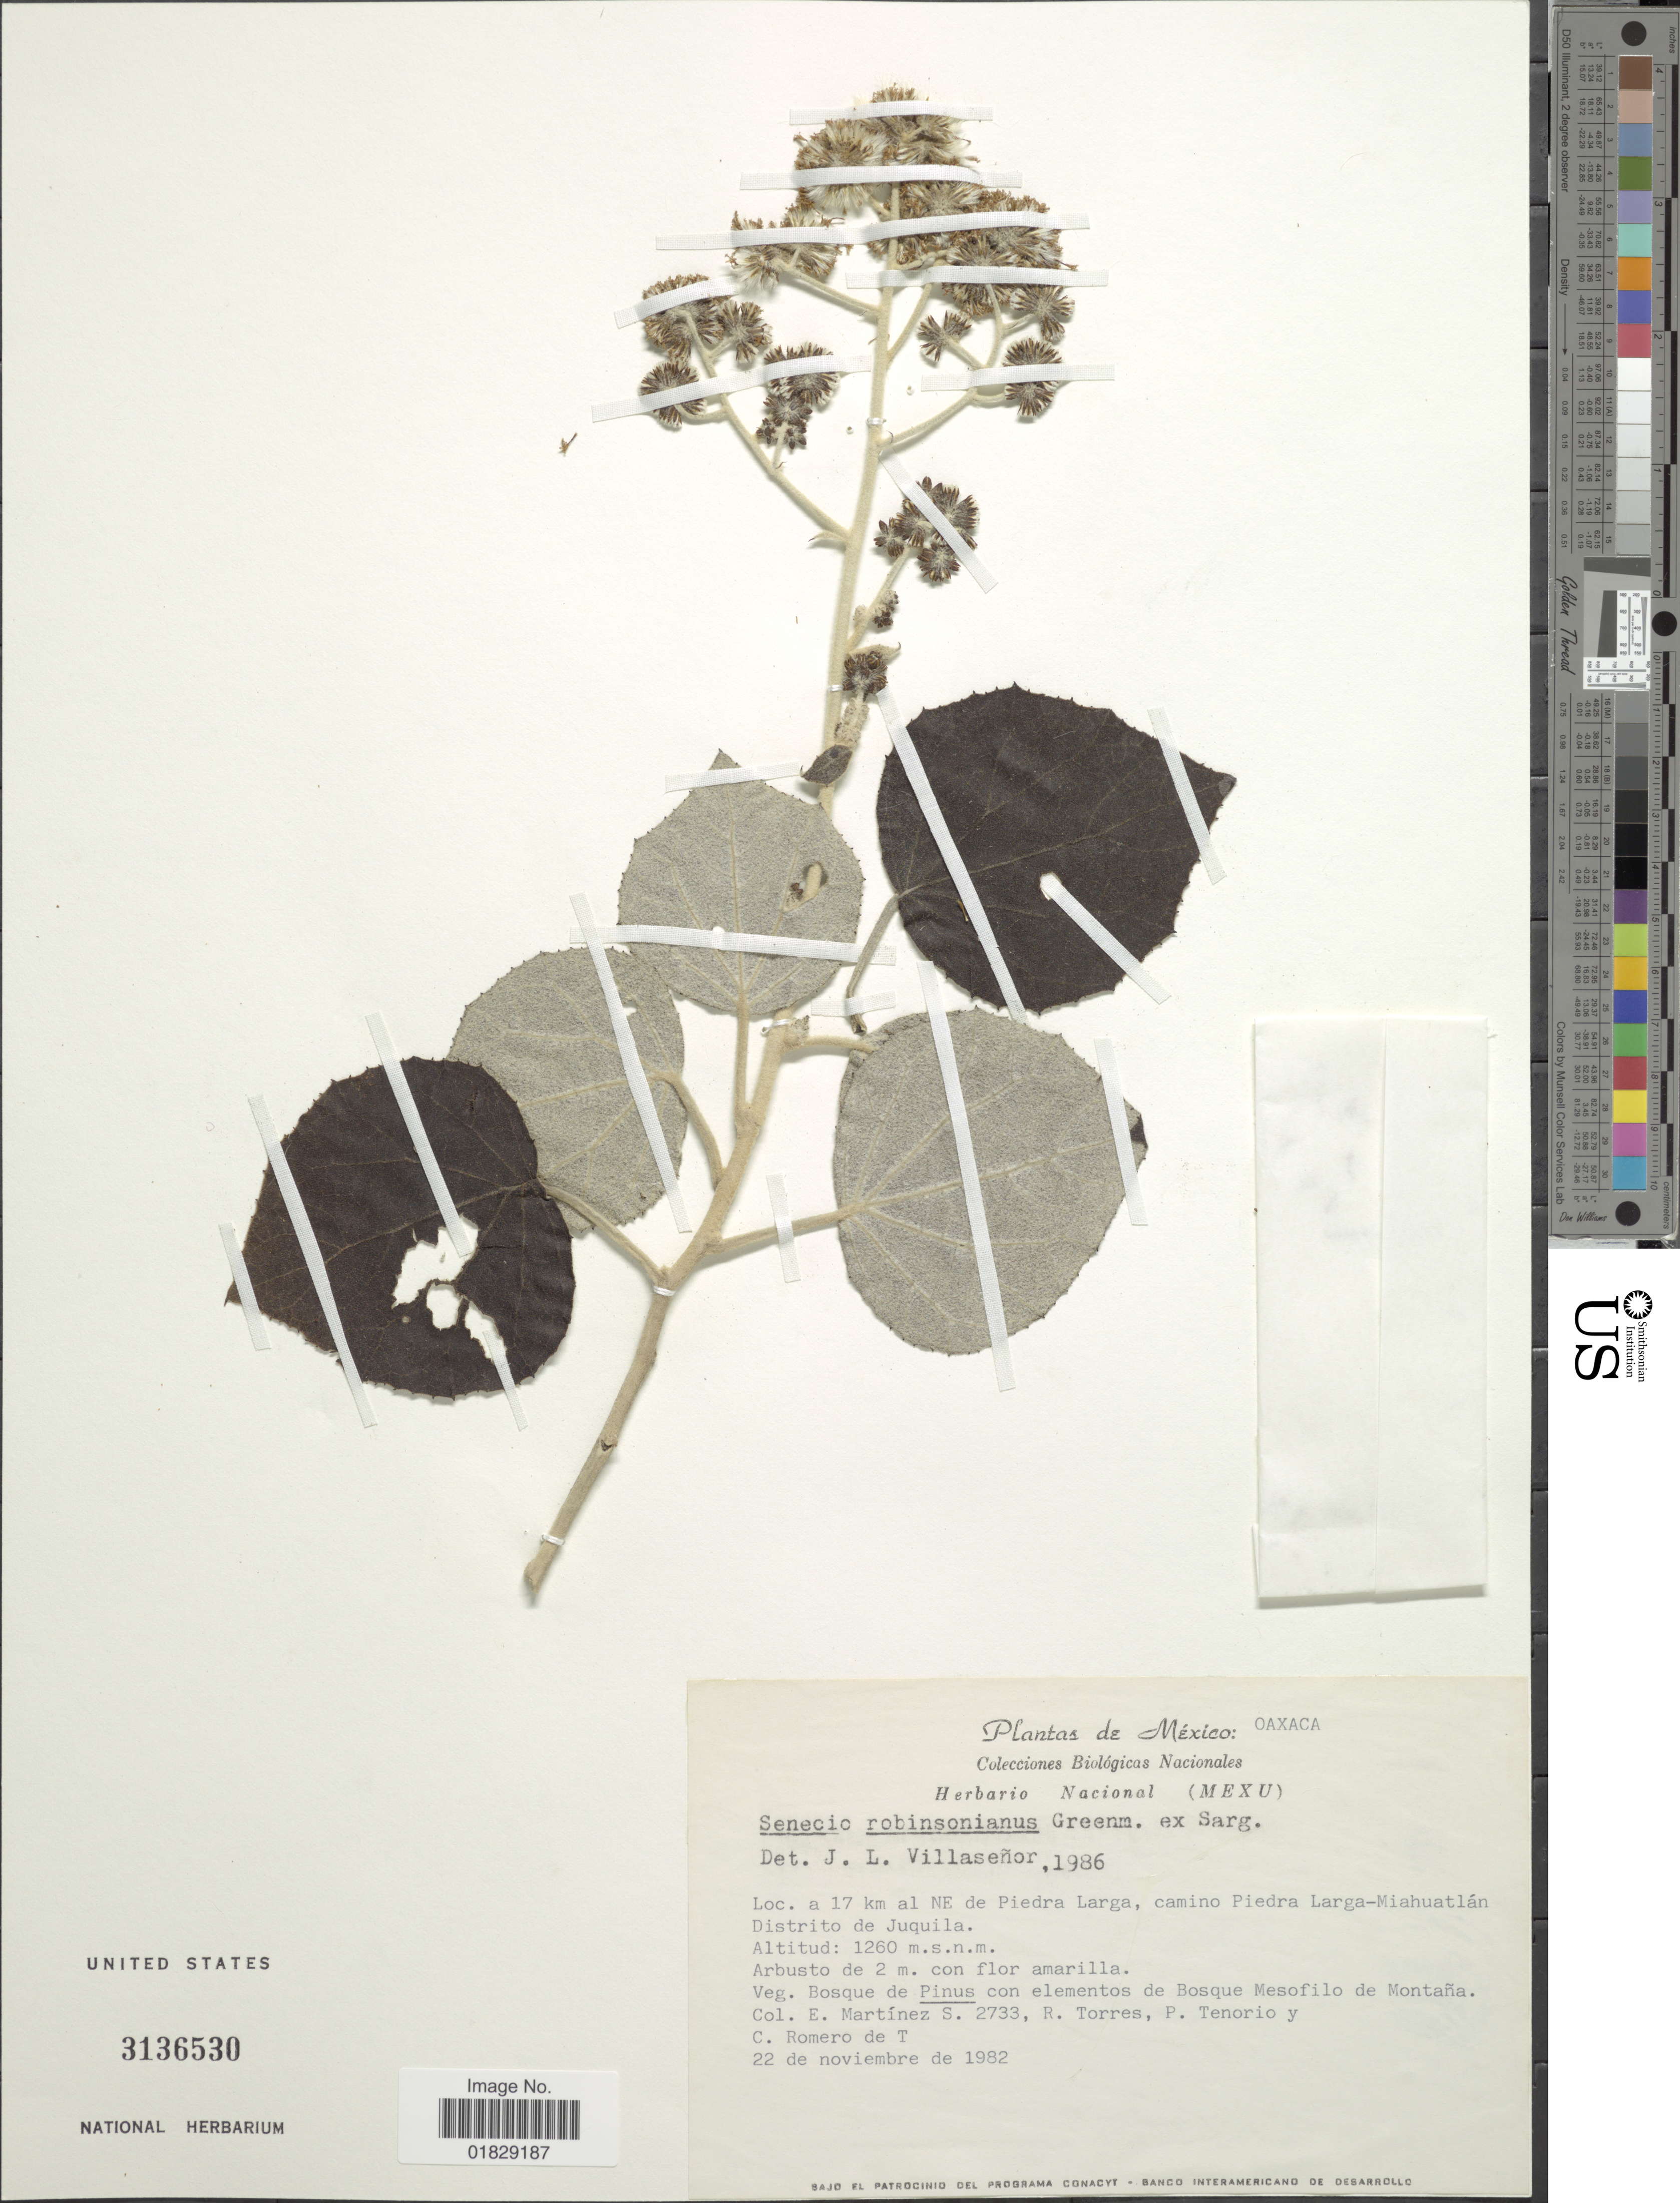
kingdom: Plantae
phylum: Tracheophyta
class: Magnoliopsida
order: Asterales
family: Asteraceae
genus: Roldana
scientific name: Roldana robinsoniana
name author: (Greenm.) H. Rob. & Brettell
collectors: E. M. Martínez S., R. Torres, Tenorio, P. & C. Romero de T.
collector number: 2733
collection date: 1982-11-22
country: Mexico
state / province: Oaxaca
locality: A 17 km al NE de Piedra Larga, camino Piedra Larga-Miahuatlán. Distrito de Juquila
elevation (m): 1260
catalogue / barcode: US 3136530